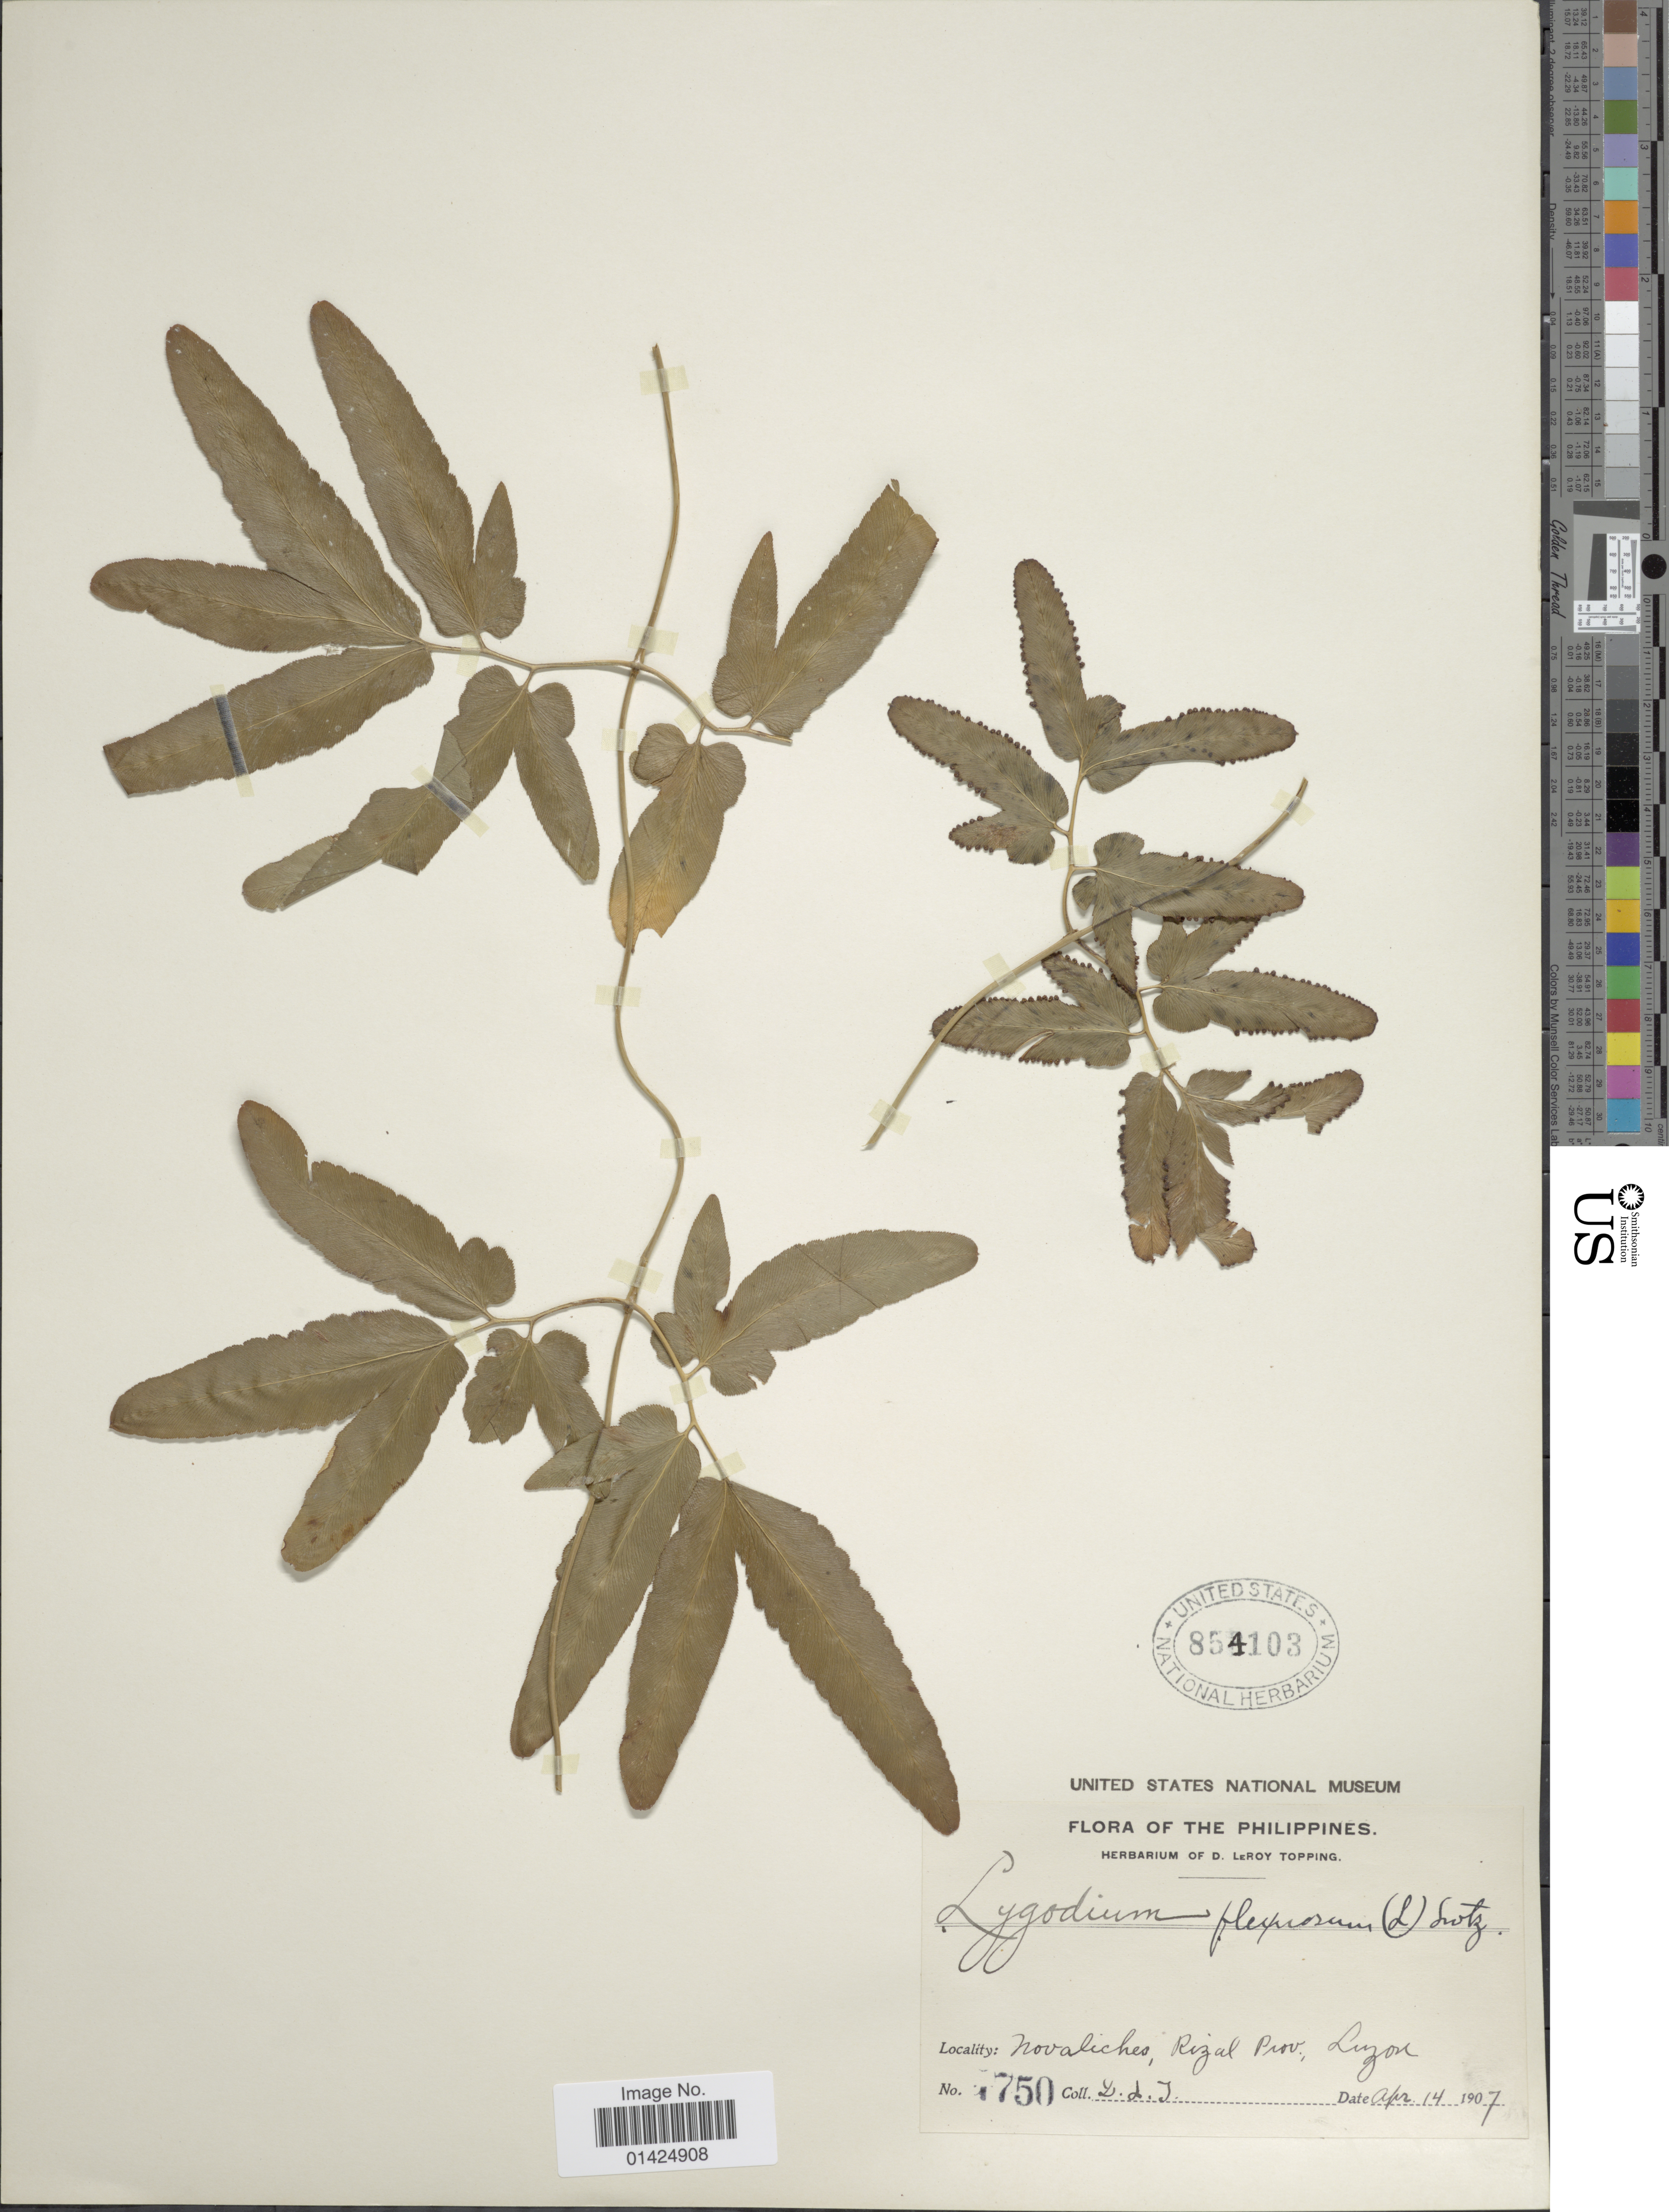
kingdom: Plantae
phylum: Tracheophyta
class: Polypodiopsida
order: Schizaeales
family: Lygodiaceae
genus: Lygodium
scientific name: Lygodium flexuosum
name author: Sw.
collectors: D. L. Topping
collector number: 1750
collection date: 1907-04-14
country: Philippines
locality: Novaliches, Rizal Prov., Luzon.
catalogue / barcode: US 854103